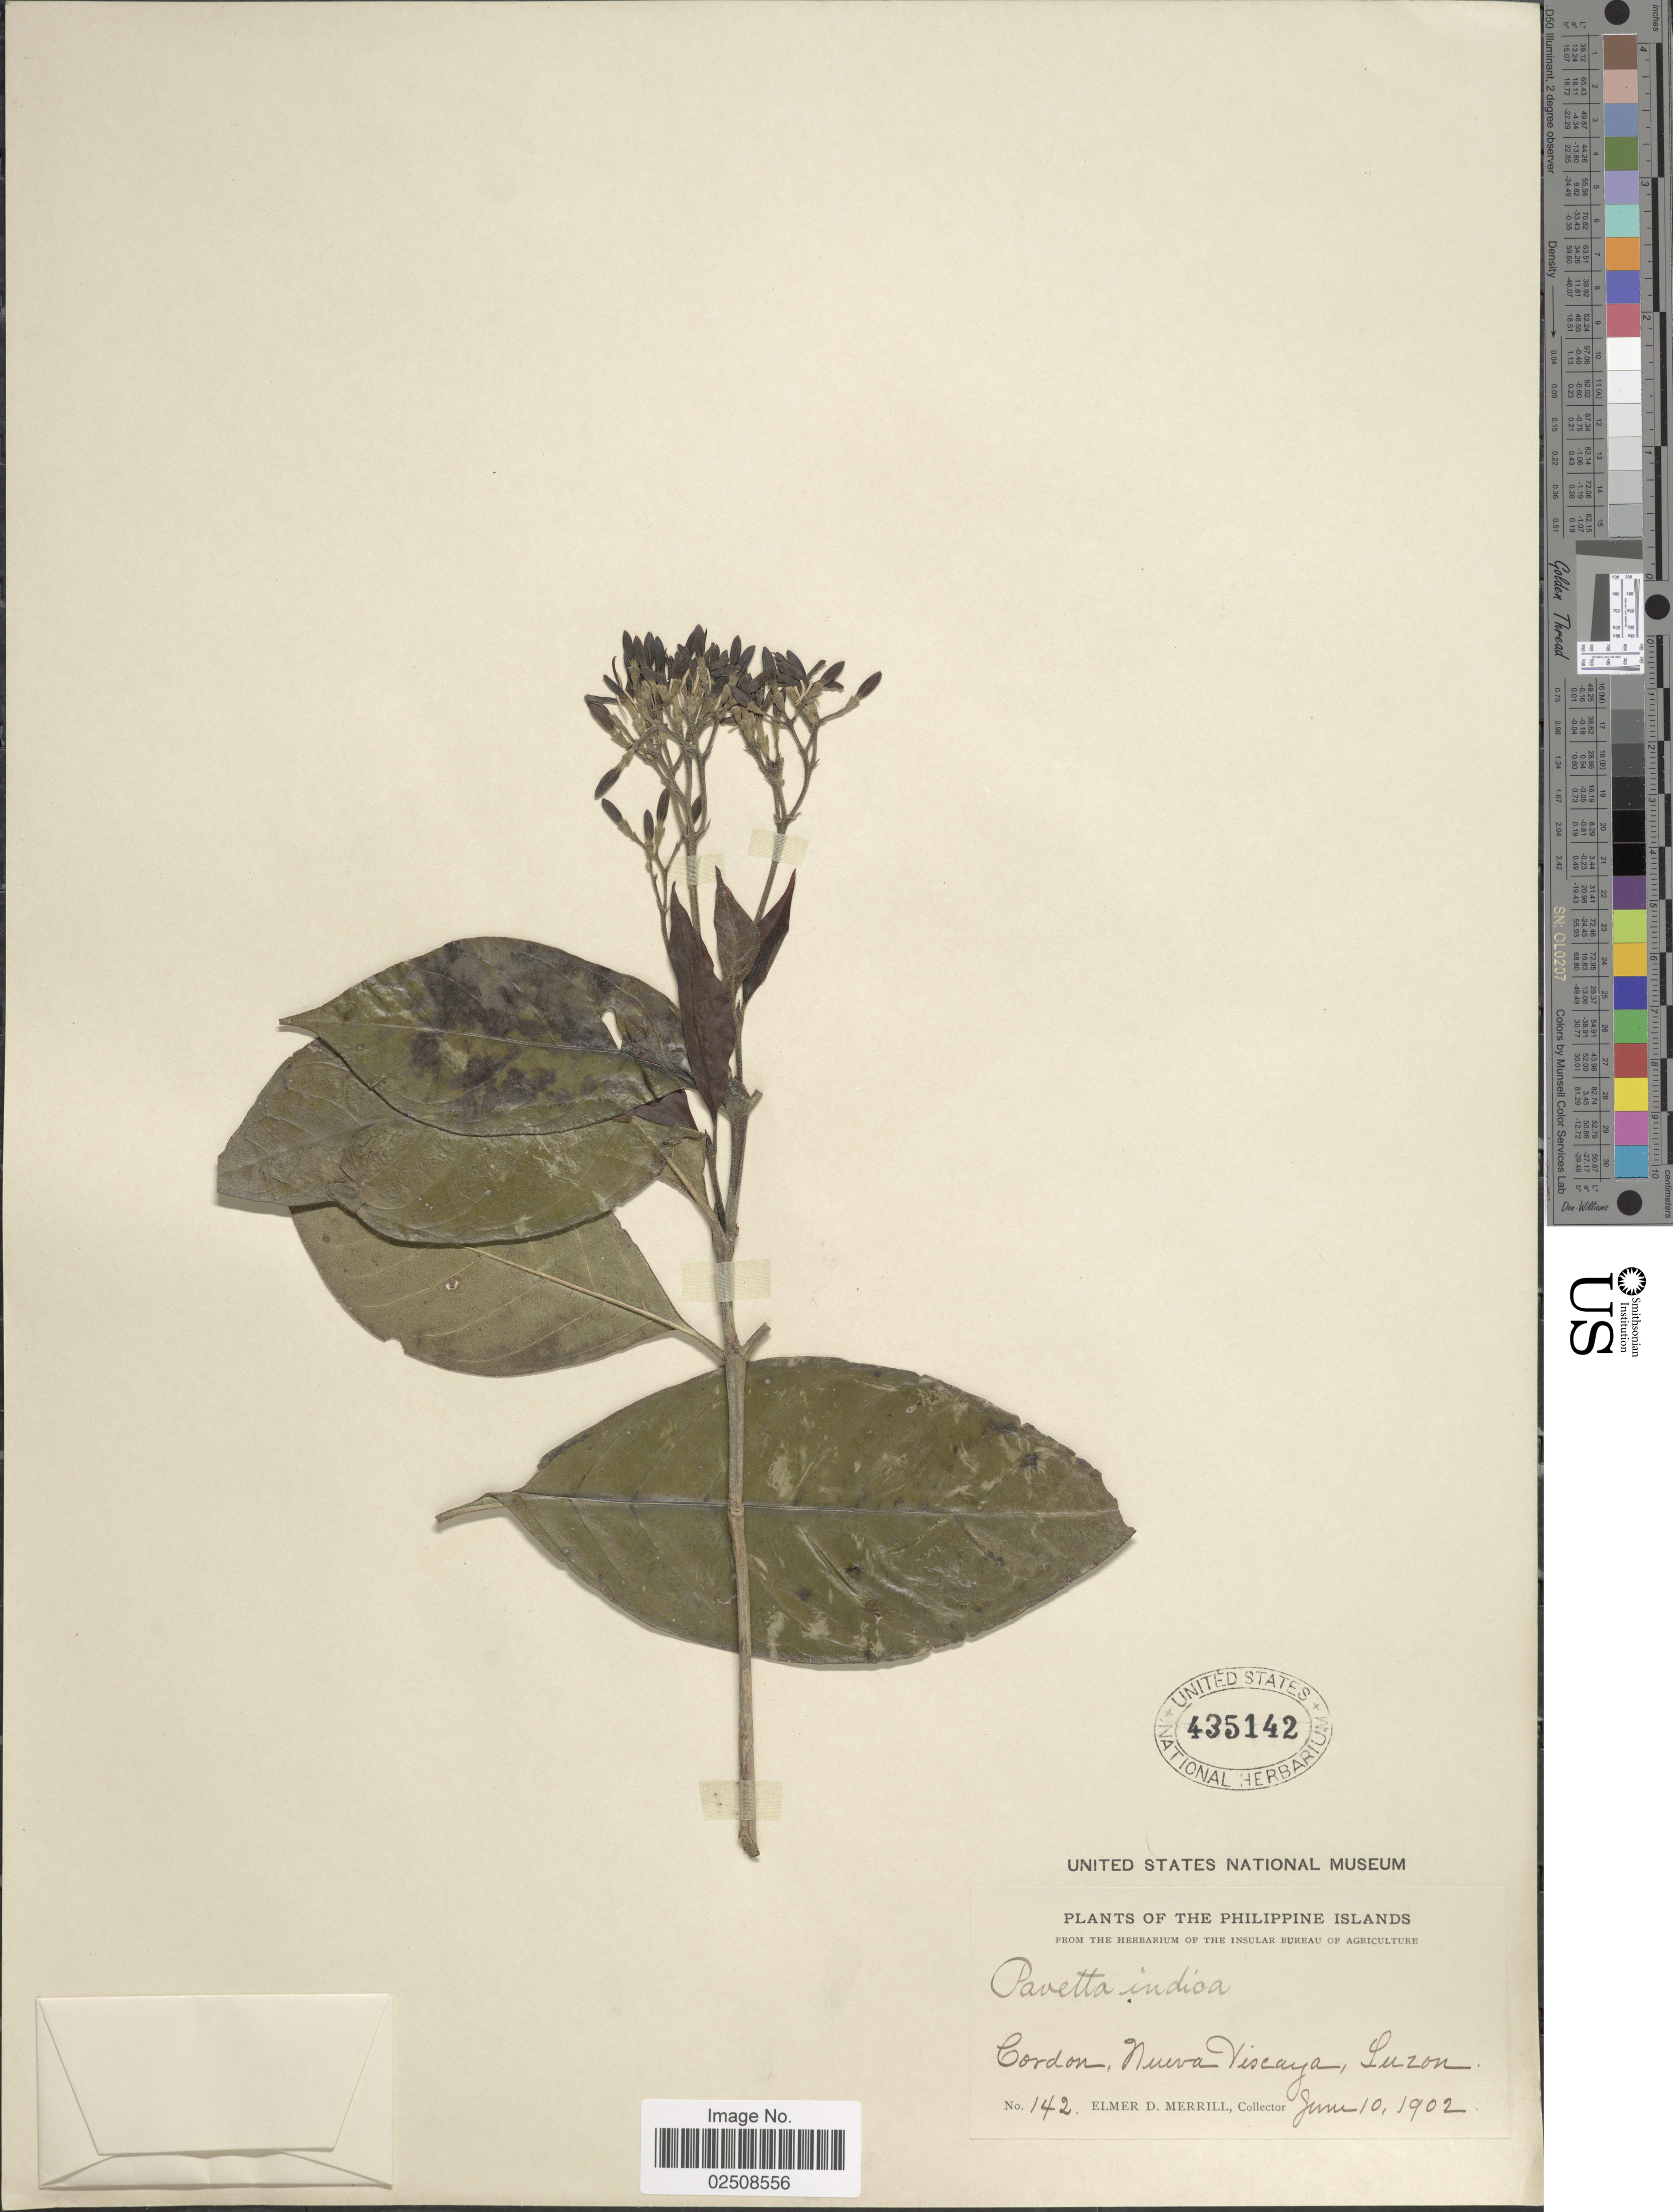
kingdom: Plantae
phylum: Tracheophyta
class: Magnoliopsida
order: Gentianales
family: Rubiaceae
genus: Pavetta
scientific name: Pavetta indica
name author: L.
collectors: E. D. Merrill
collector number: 142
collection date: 1902-06-10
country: Philippines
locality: Philippine Islands. Cordon, Nueva Viscaya, Luzon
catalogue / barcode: US 435142